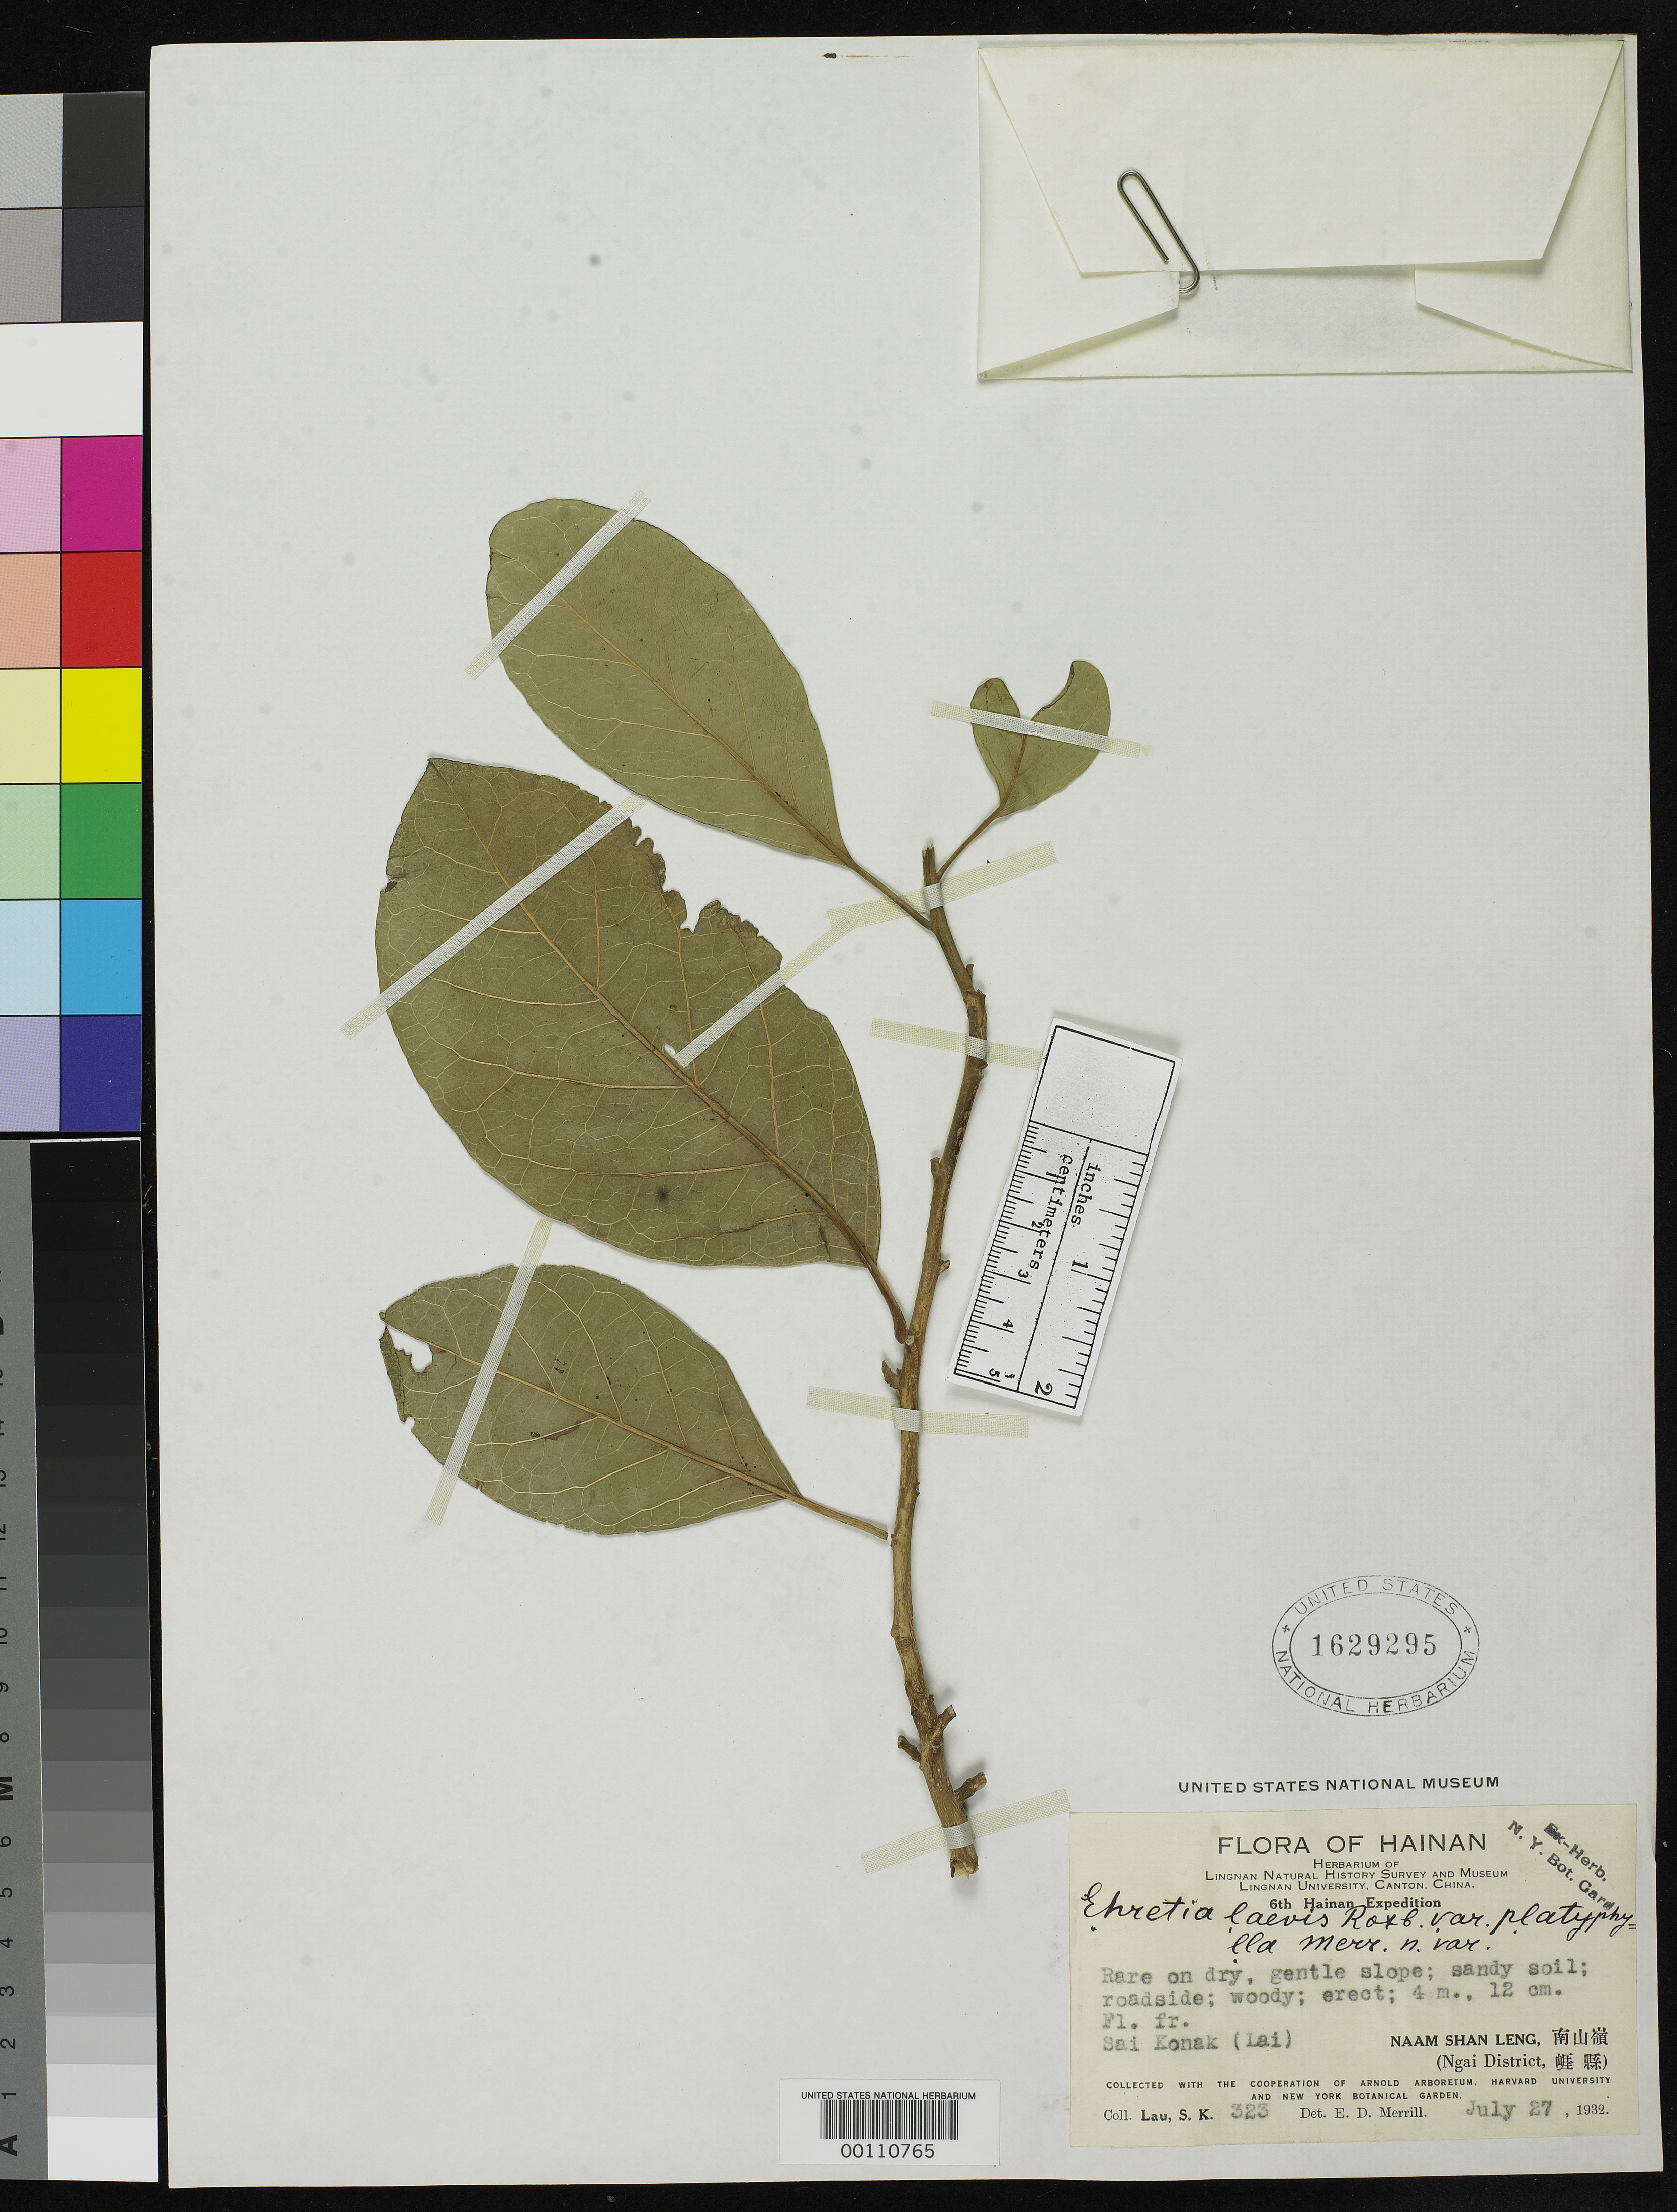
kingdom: Plantae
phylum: Tracheophyta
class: Magnoliopsida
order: Boraginales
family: Ehretiaceae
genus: Ehretia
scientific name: Ehretia laevis var. platyphylla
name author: Merr.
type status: Isotype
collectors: S. K. Lau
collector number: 323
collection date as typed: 27 Jul 1932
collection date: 1932-07-27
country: China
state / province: Hainan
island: Hainan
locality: Naam Shan Leng, Sai Konak (Lai), Ngai Dist.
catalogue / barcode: US 1629295